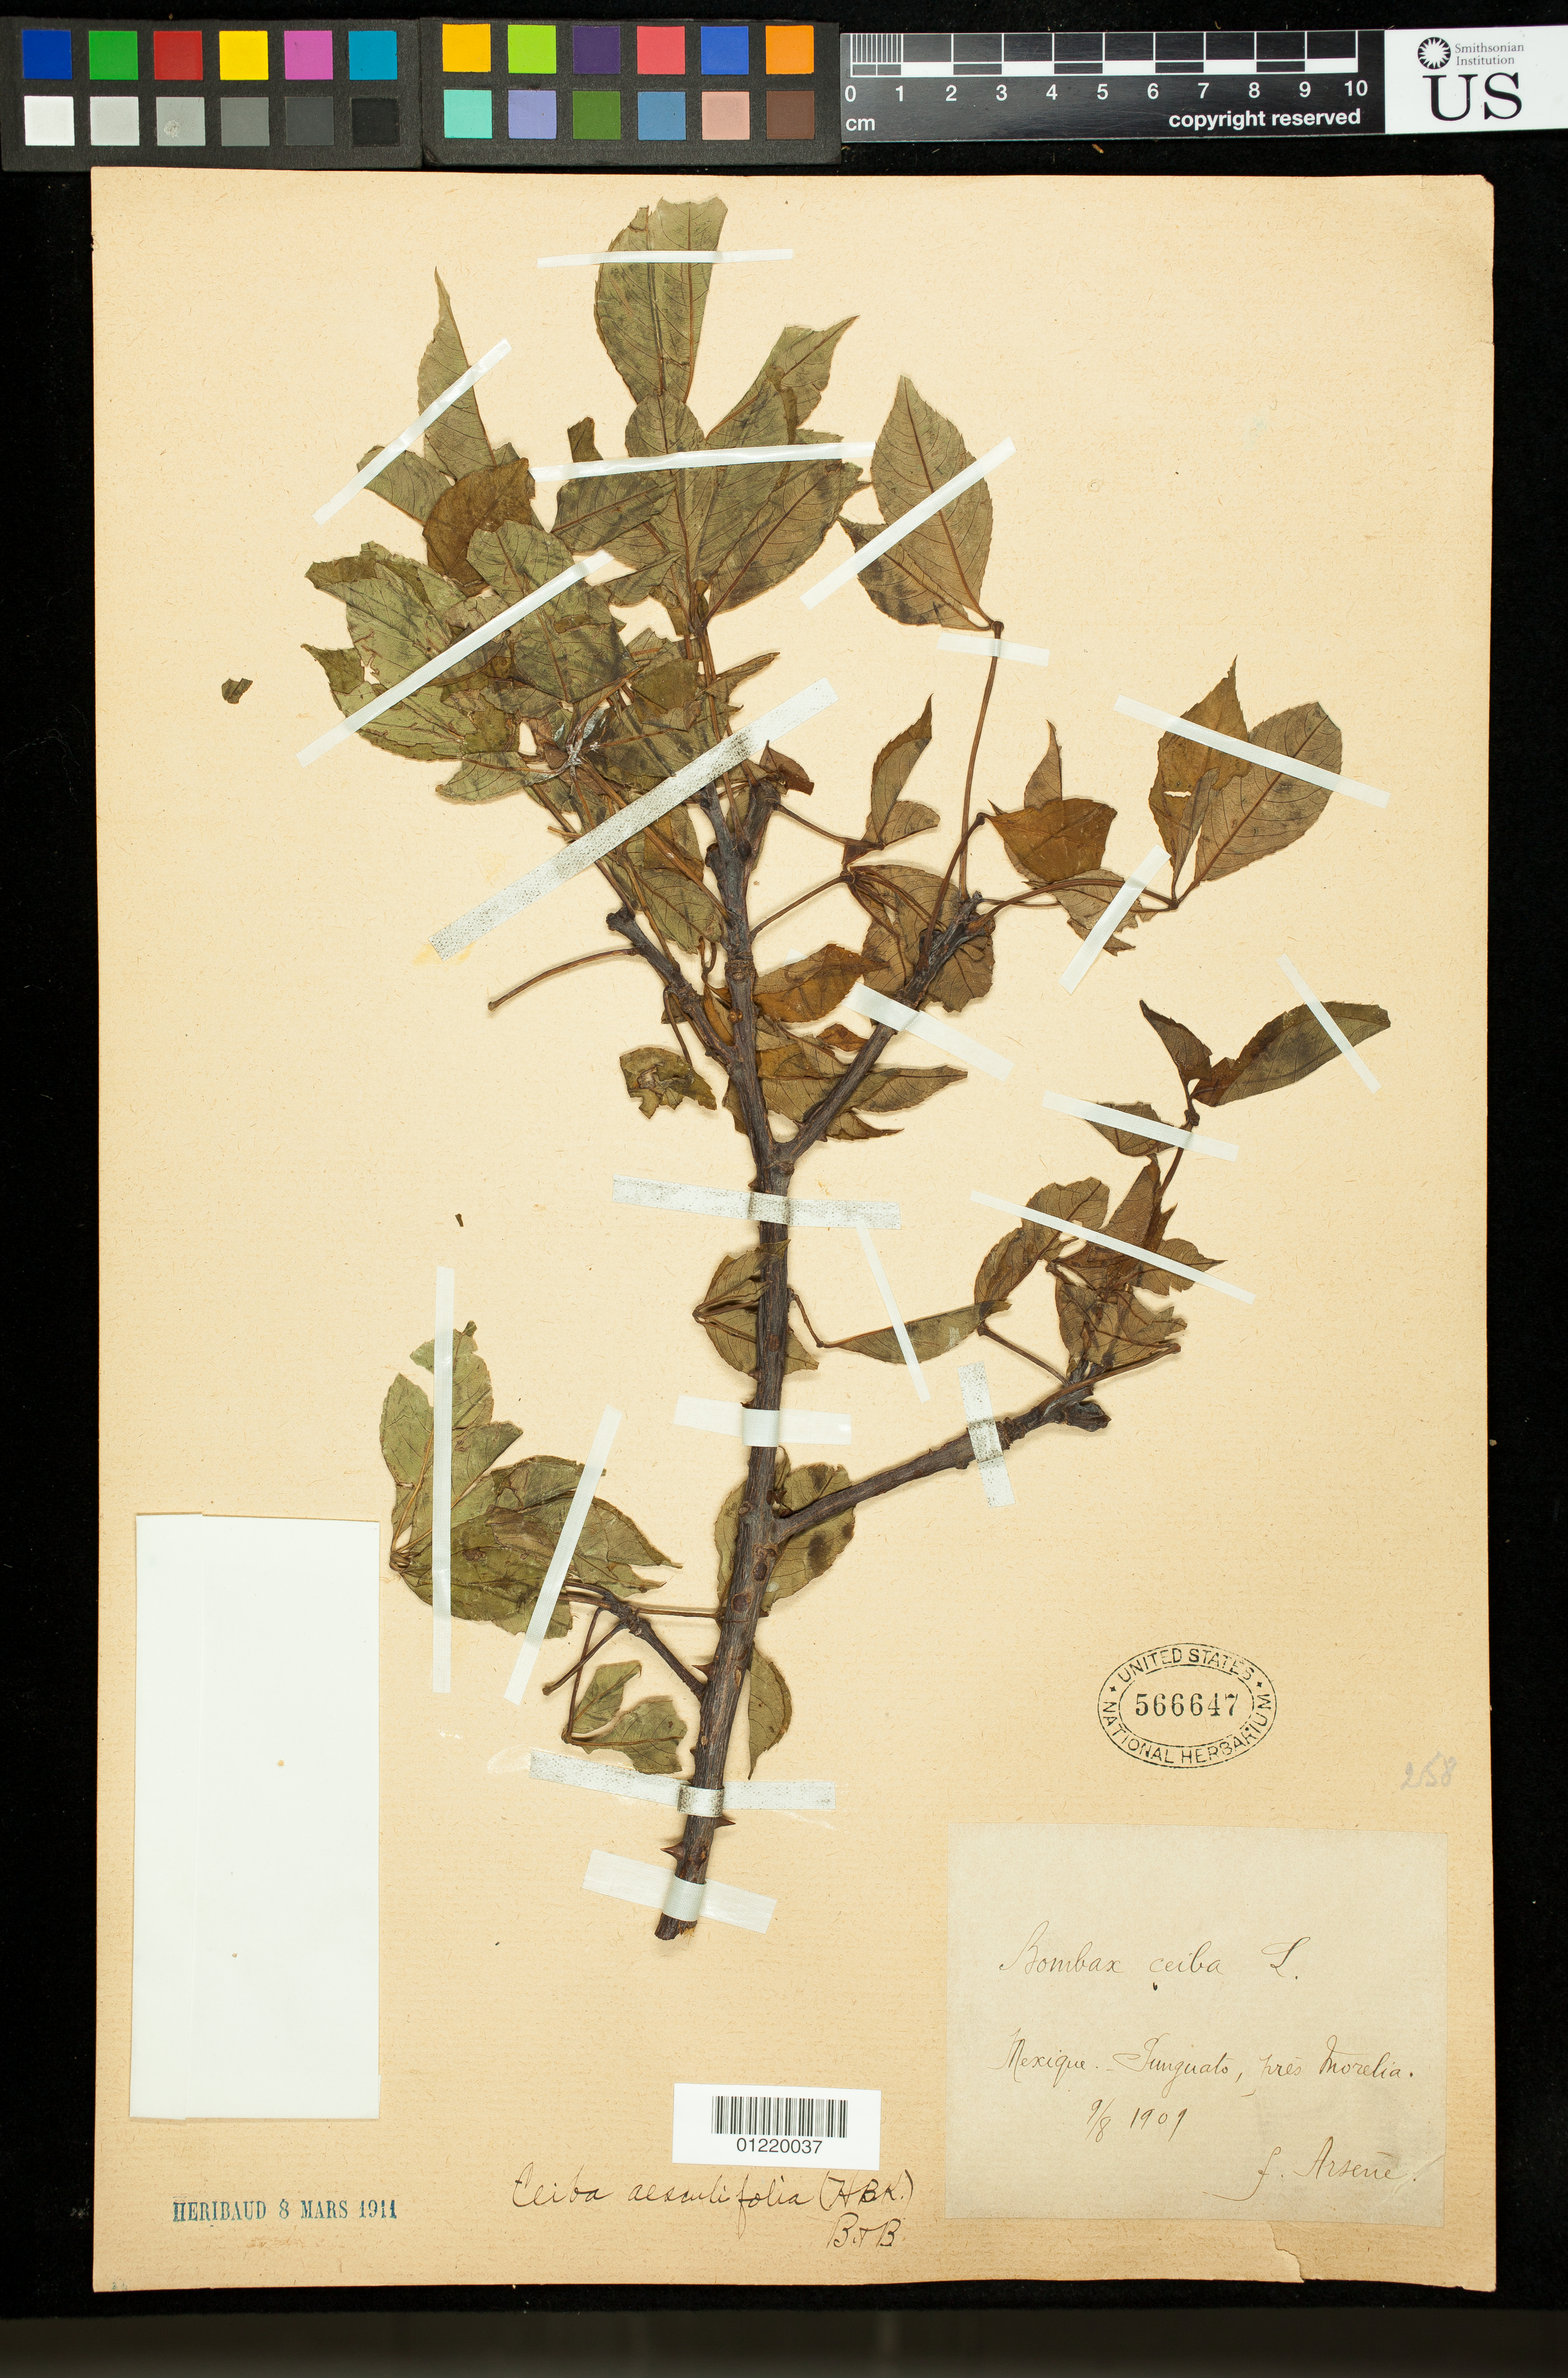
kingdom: Plantae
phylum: Tracheophyta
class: Magnoliopsida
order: Malvales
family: Malvaceae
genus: Ceiba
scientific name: Ceiba aesculifolia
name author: (Kunth) Britten & Baker f.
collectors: Bro. G. Arsène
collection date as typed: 8/9/1909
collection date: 1909-08-09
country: Mexico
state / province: Michoacán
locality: Punguato pres Morelia.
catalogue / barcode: US 566647